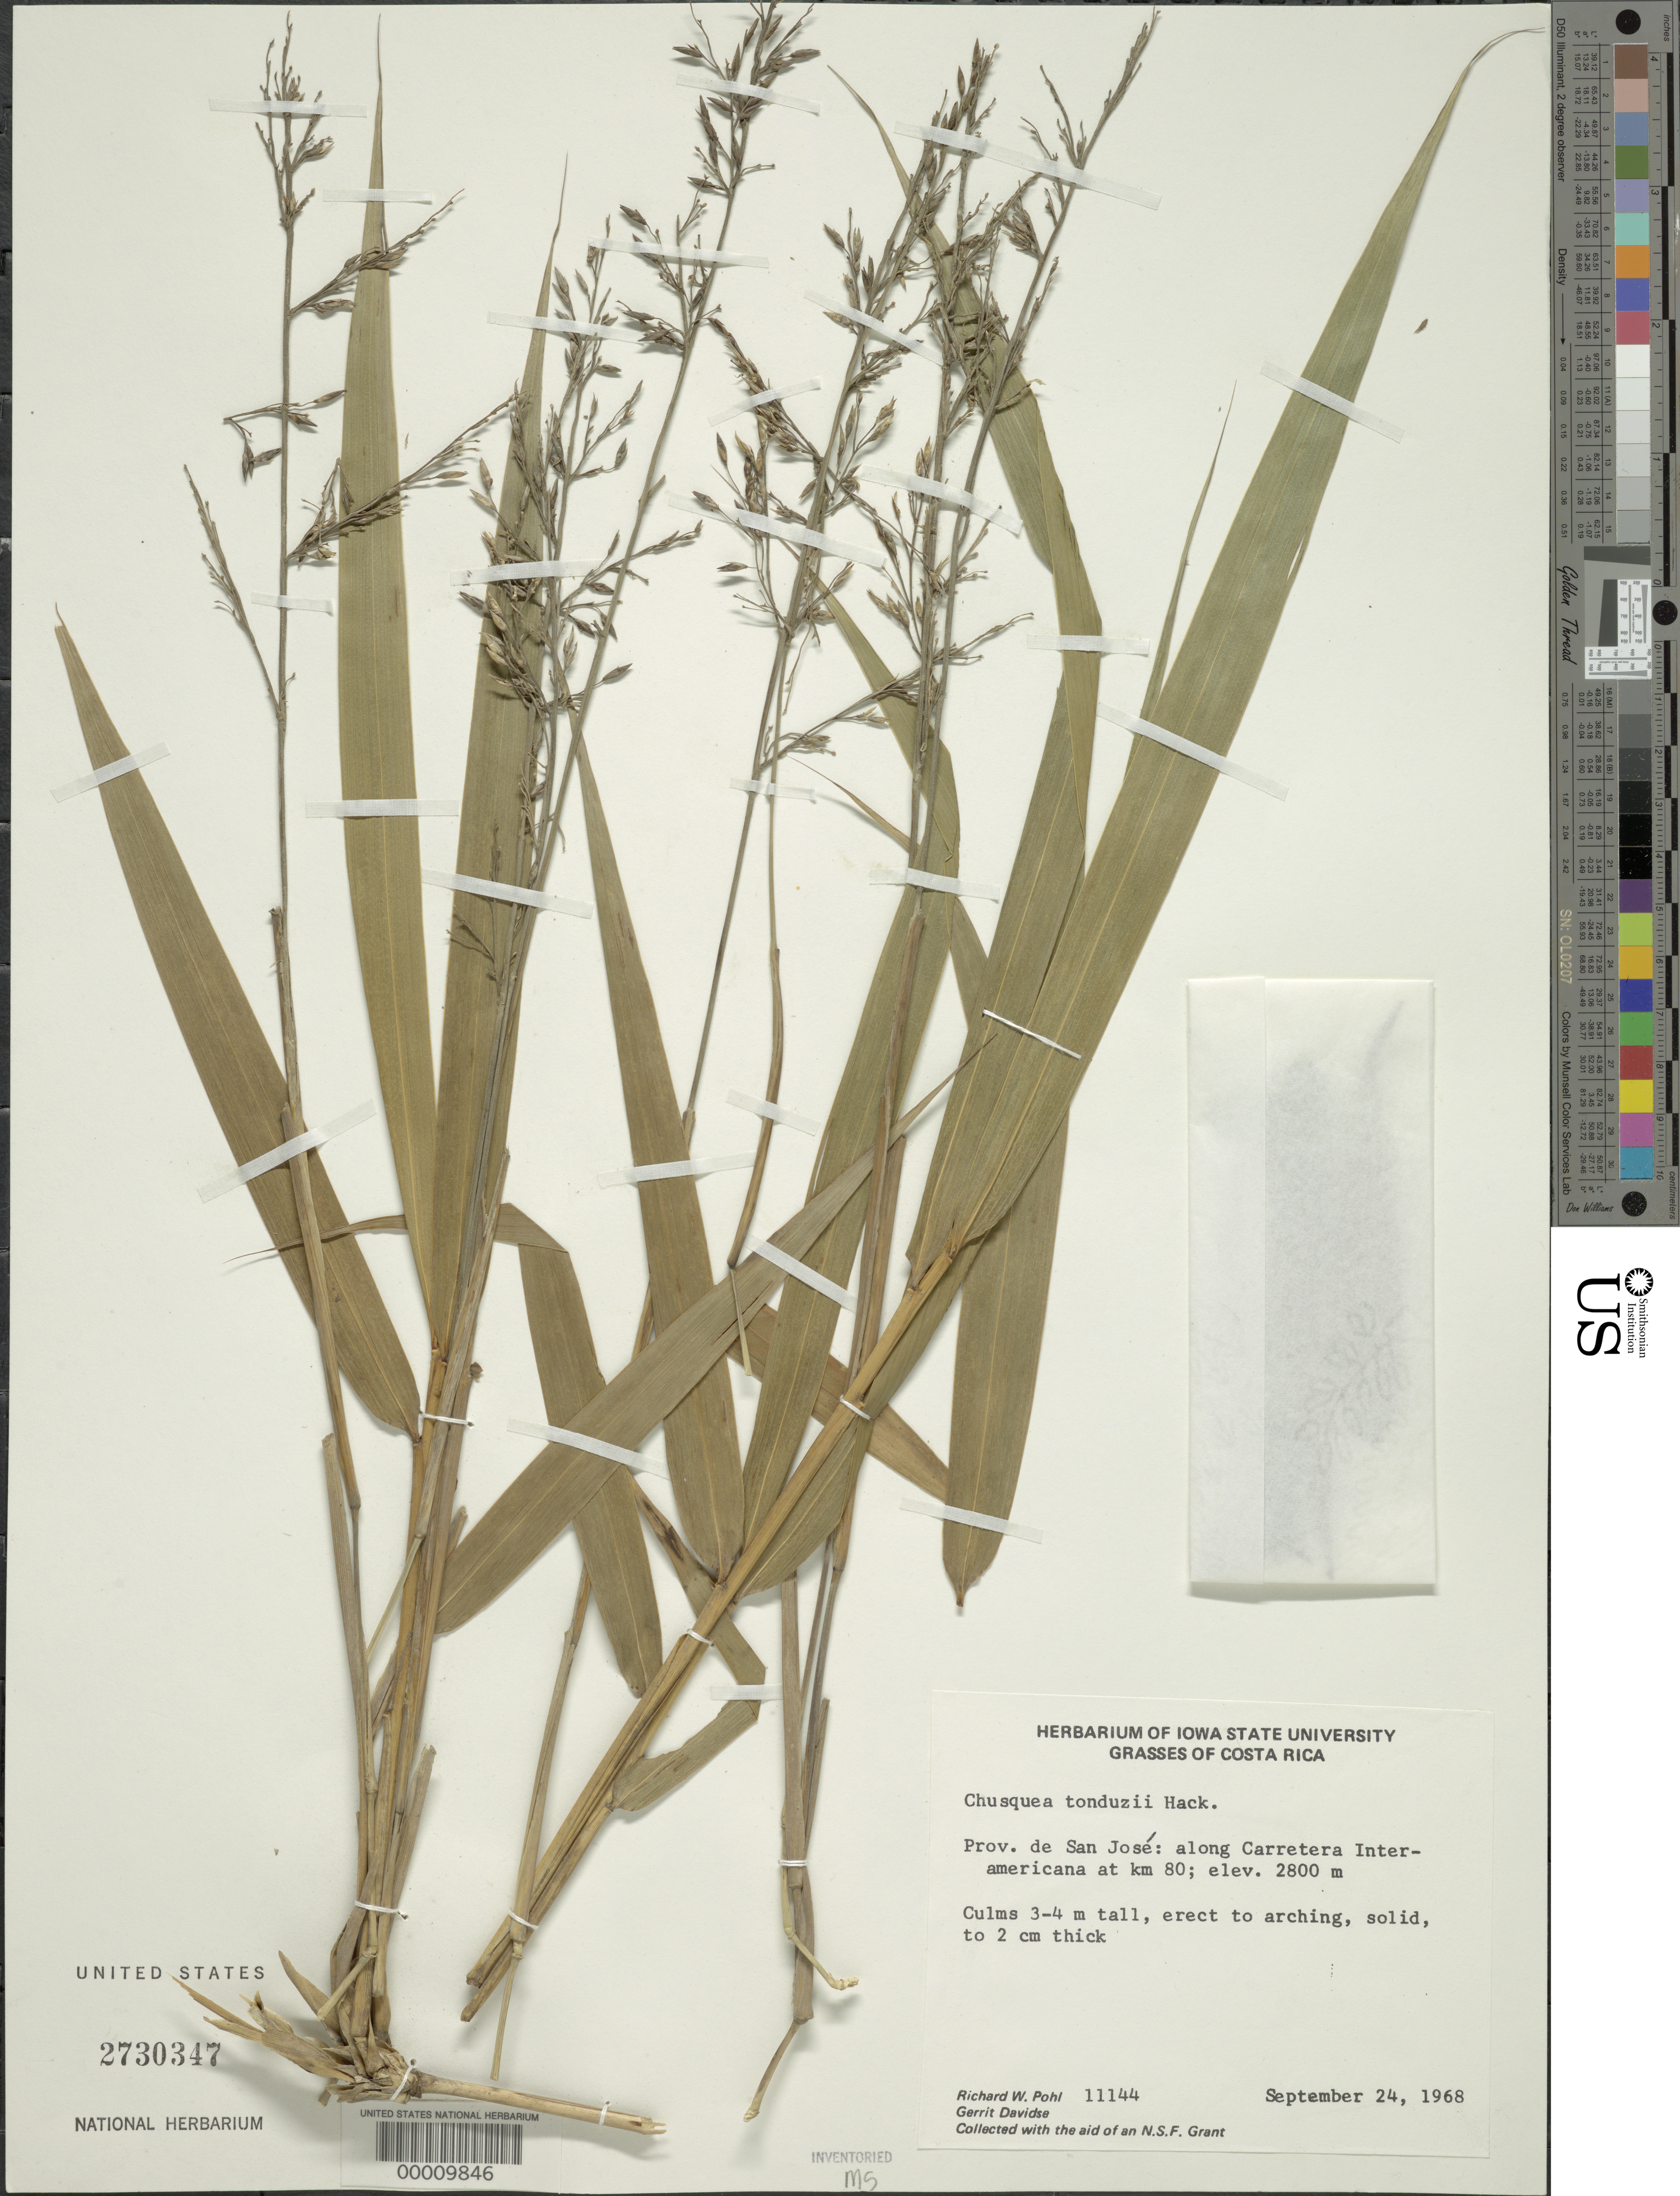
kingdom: Plantae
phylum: Tracheophyta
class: Liliopsida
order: Poales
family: Poaceae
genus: Chusquea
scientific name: Chusquea tonduzii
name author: Hack.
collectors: R. W. Pohl & G. Davidse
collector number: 11144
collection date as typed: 24 Sep 1968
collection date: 1968-09-24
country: Costa Rica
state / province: San José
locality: Carretera inter-americana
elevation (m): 2800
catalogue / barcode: US 2730347